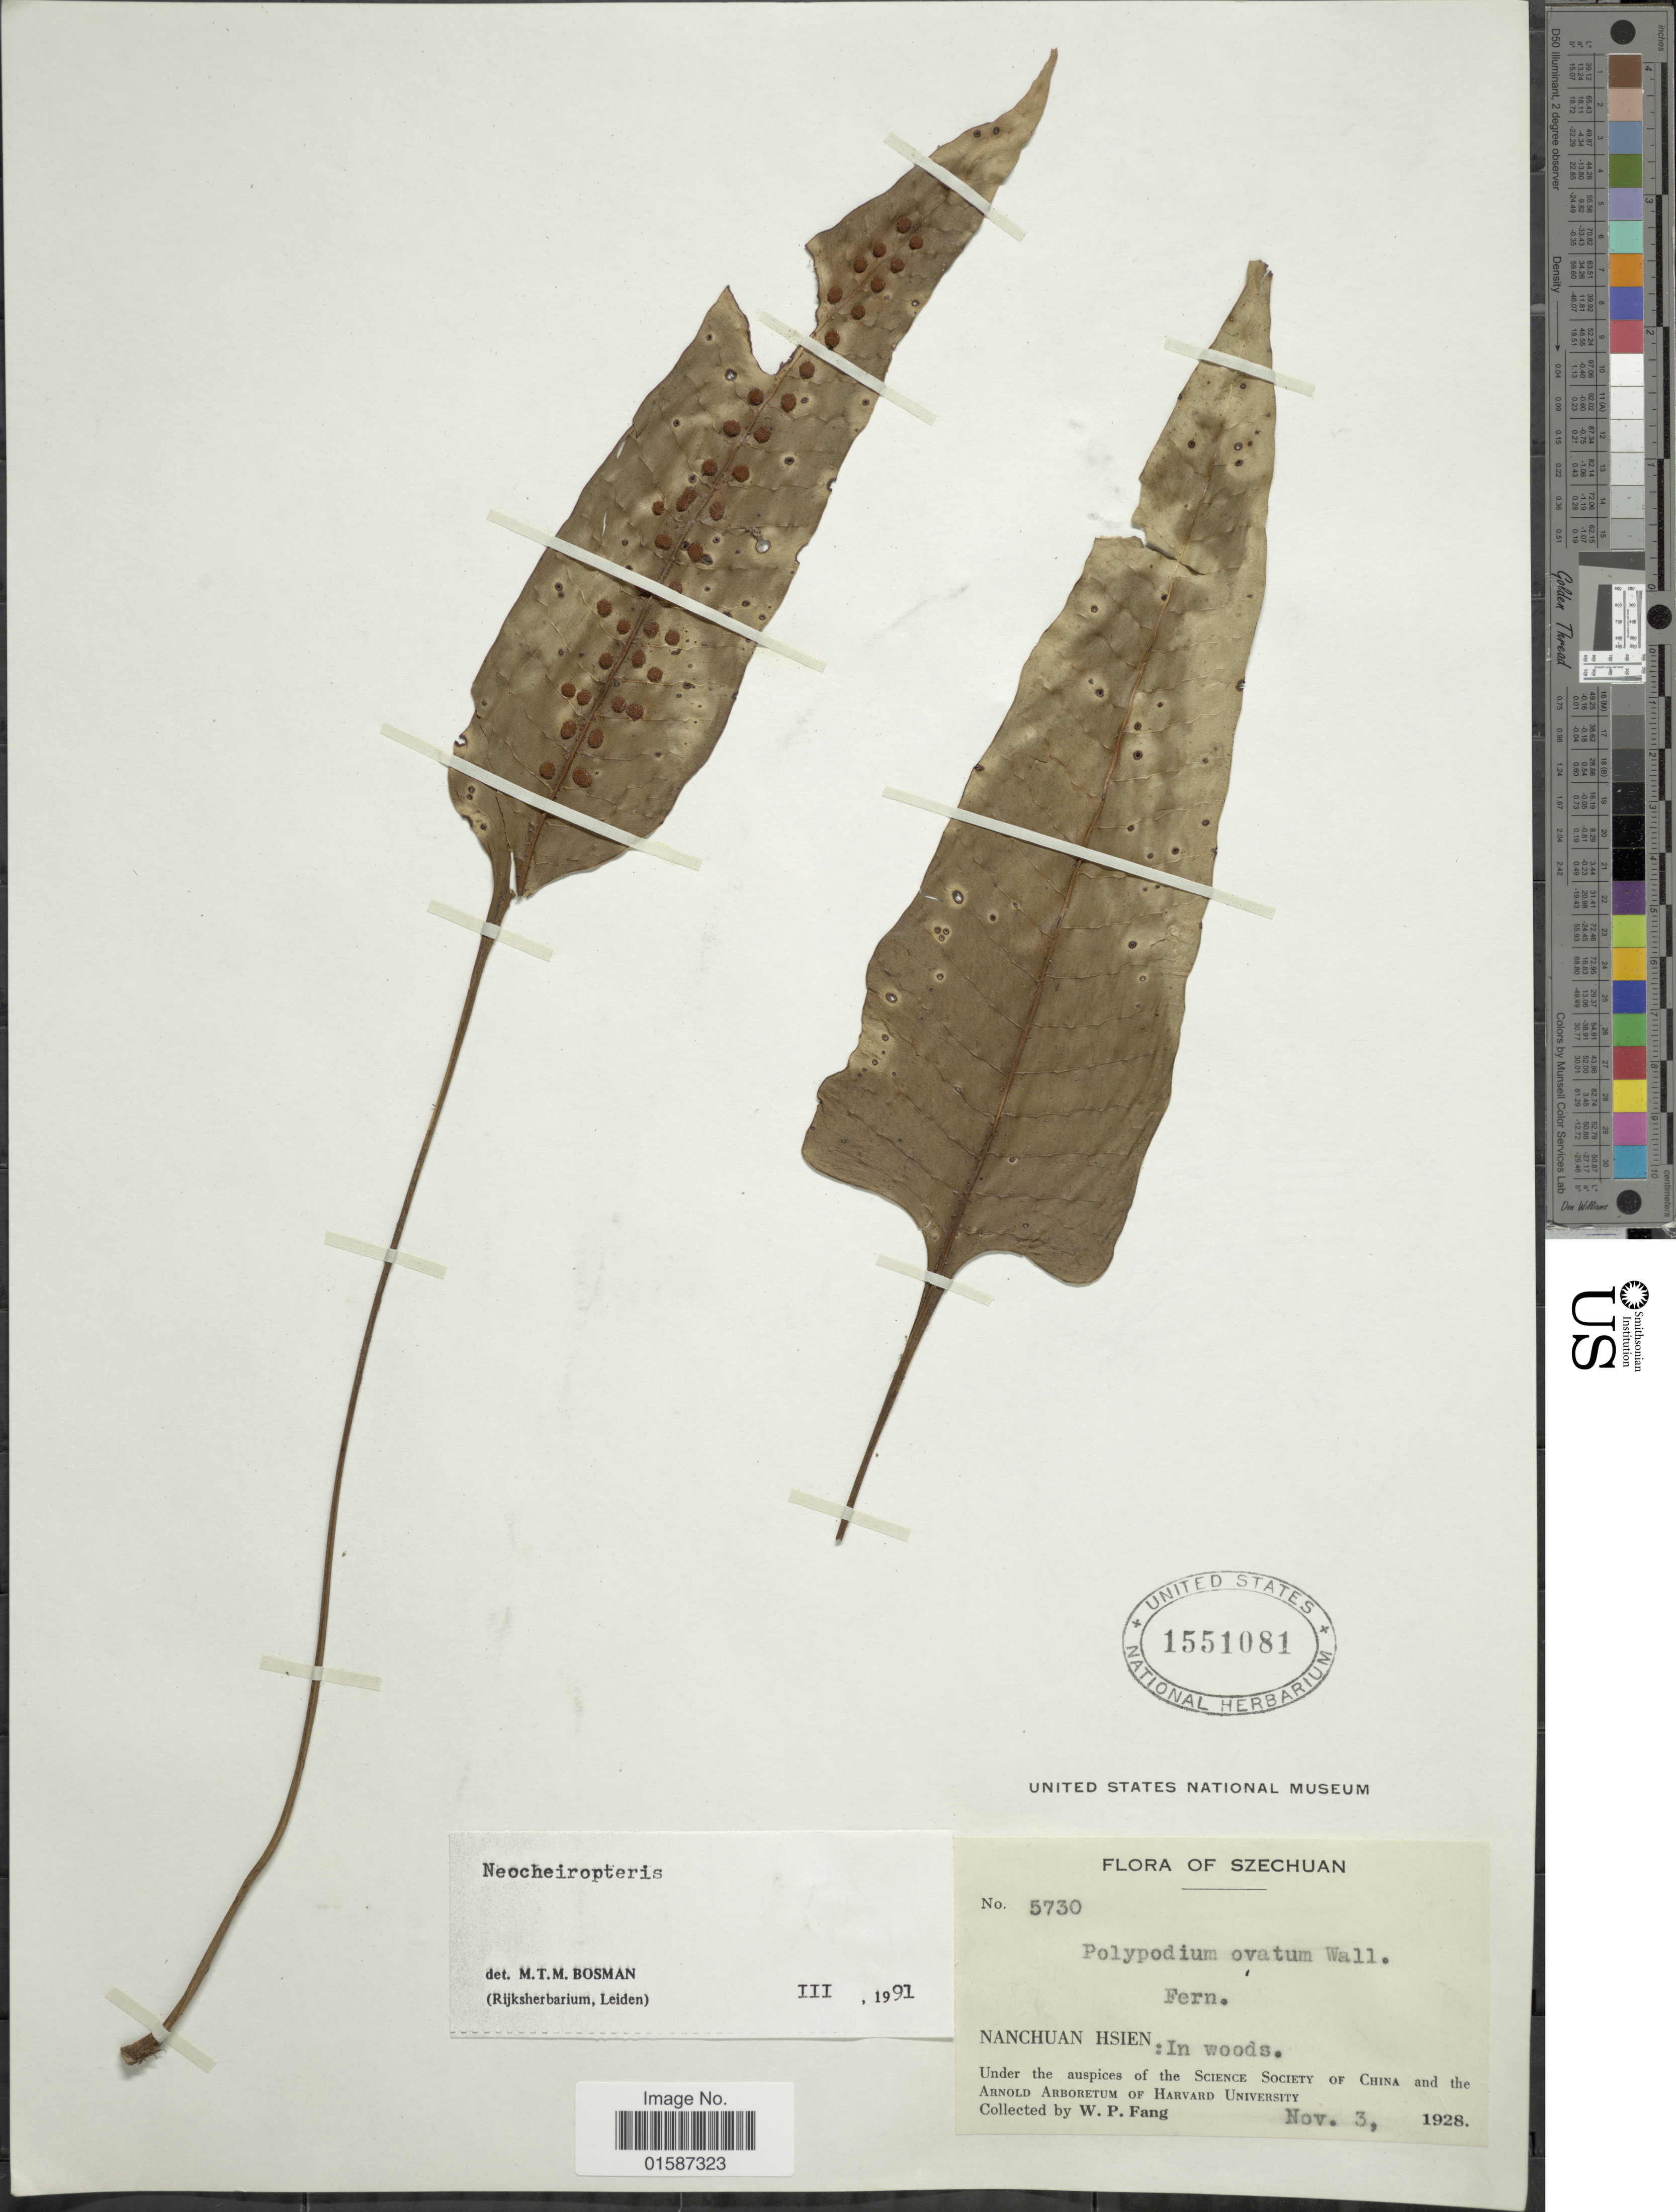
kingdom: Plantae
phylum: Tracheophyta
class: Polypodiopsida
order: Polypodiales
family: Polypodiaceae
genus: Neolepisorus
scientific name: Neolepisorus ovatus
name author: (Bedd.) Ching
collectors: W. P. Fang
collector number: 5730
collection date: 1928-11-03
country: China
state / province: Sichuan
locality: Szechuan, Nanchuan Hsien: in woods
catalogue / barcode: US 1551081